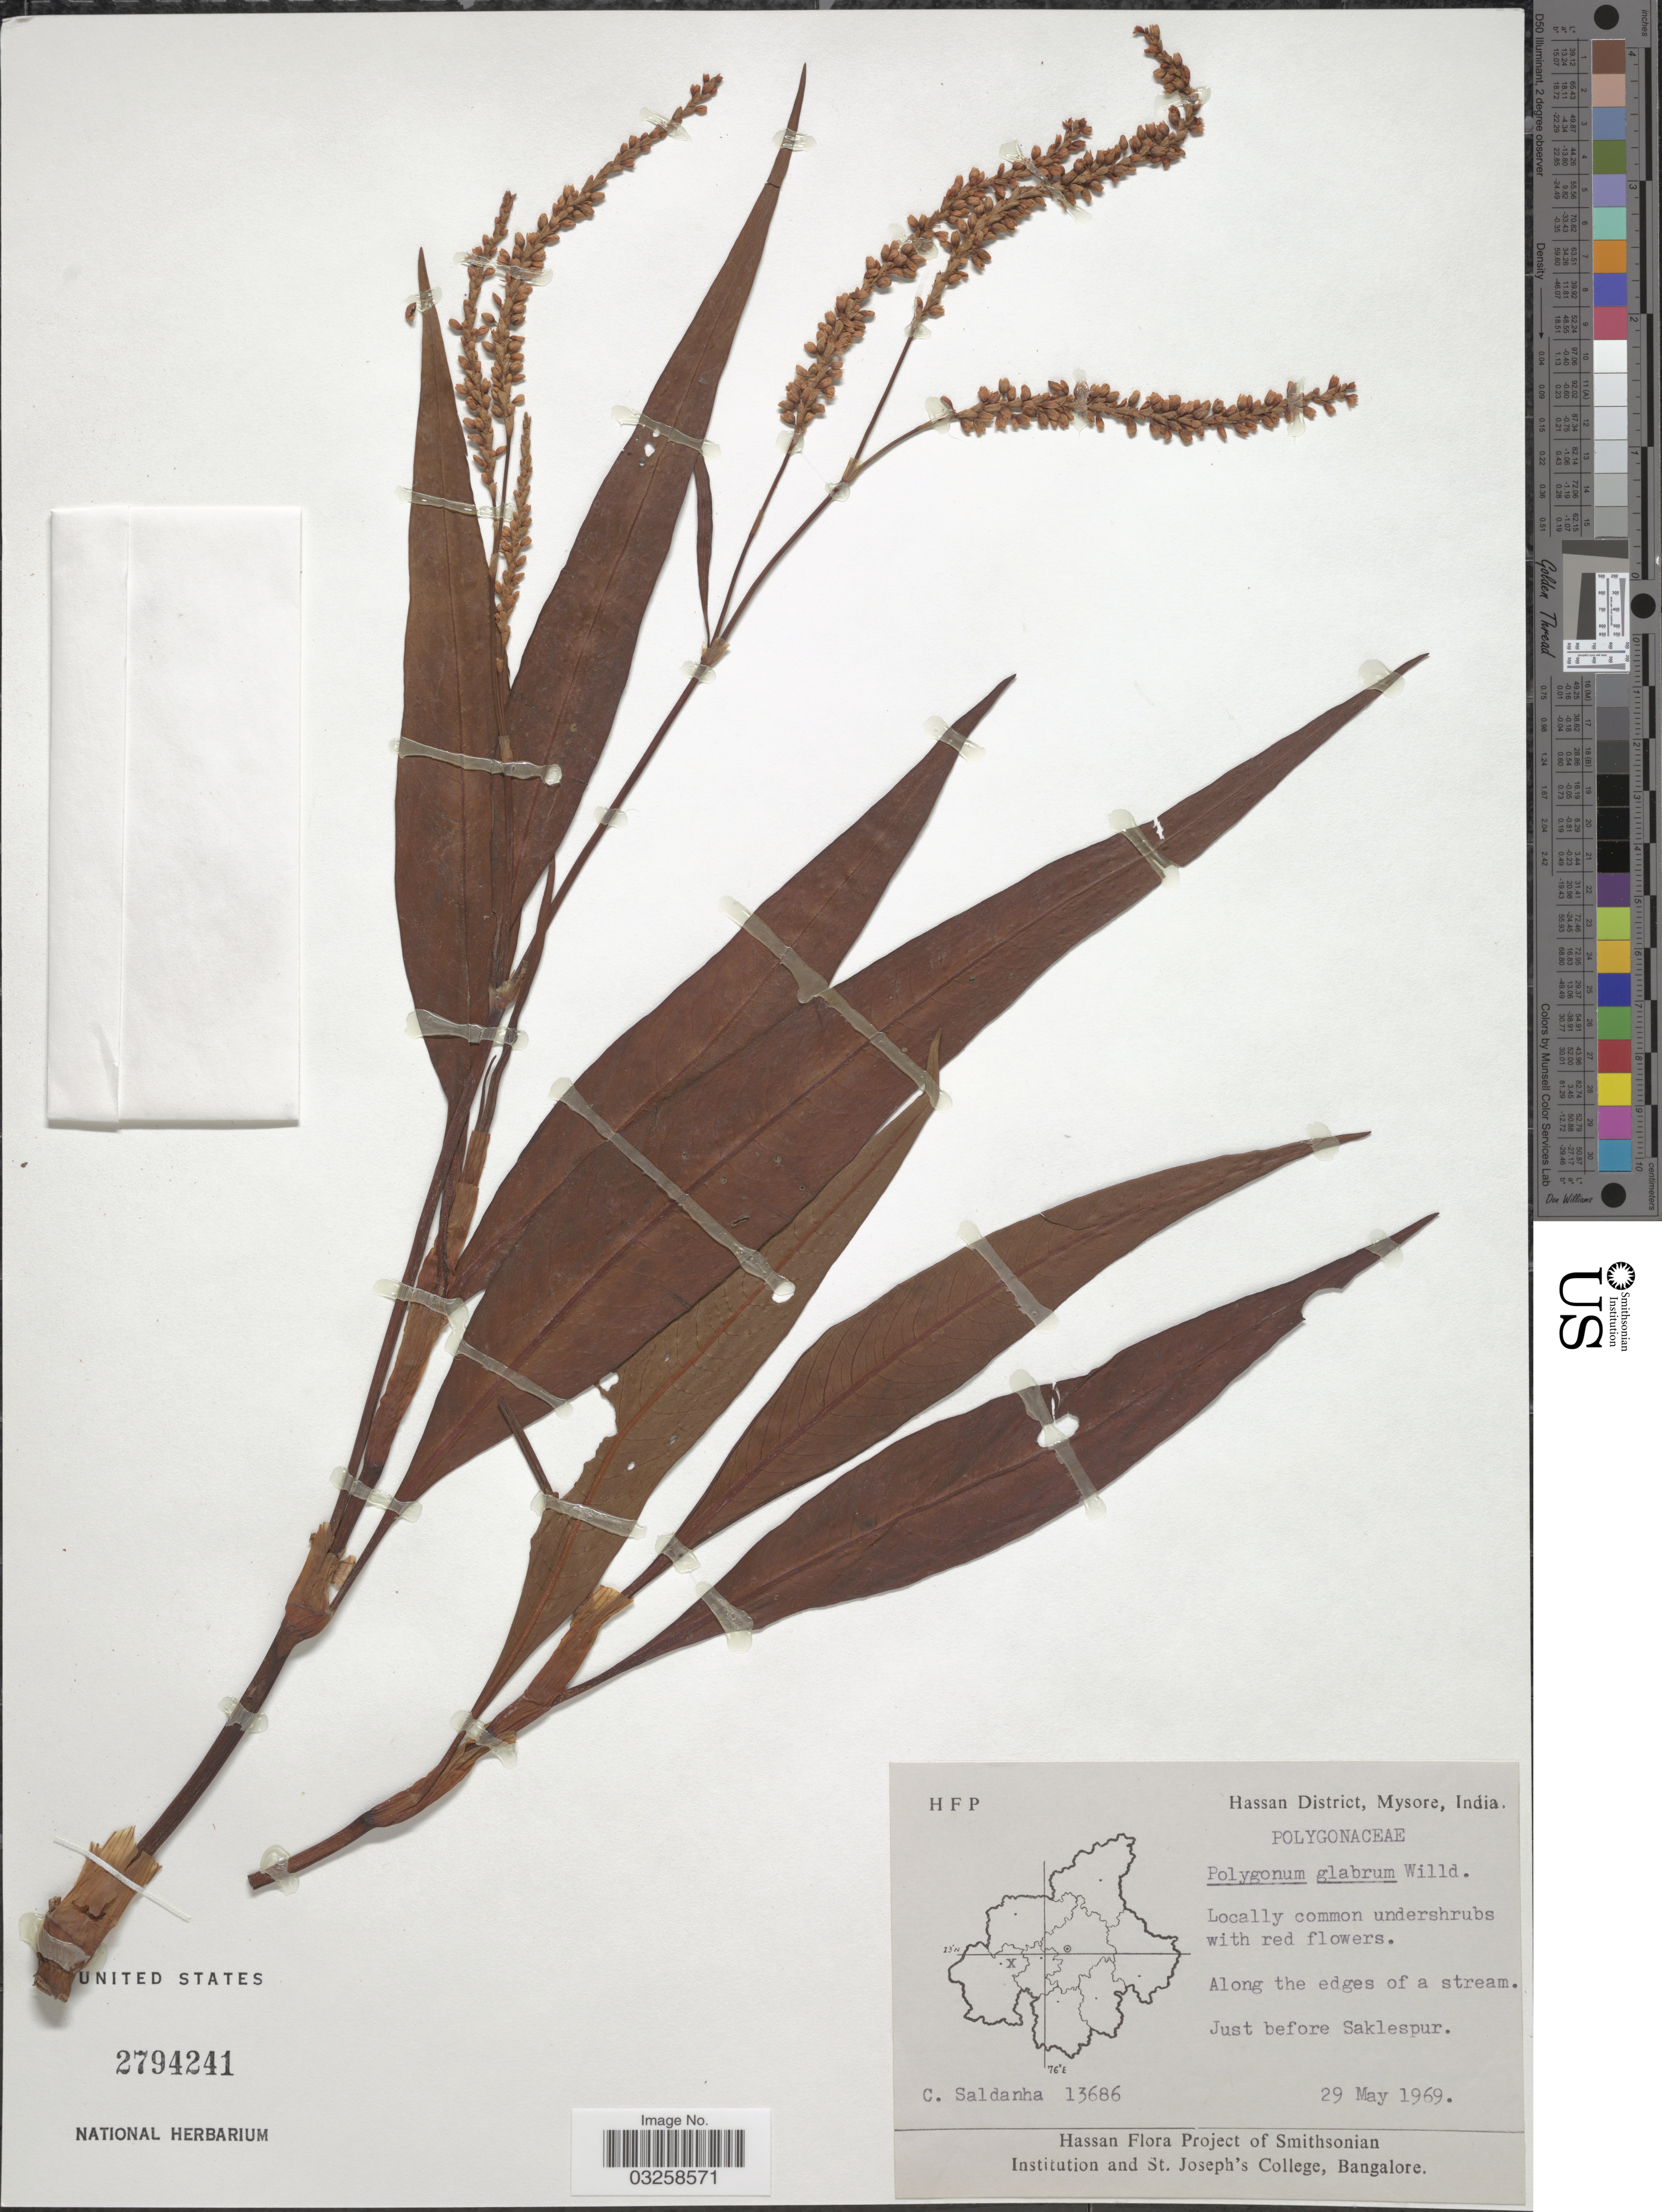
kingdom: Plantae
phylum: Tracheophyta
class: Magnoliopsida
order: Caryophyllales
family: Polygonaceae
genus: Persicaria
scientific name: Persicaria glabra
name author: (Willd.) M. Gómez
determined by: U.S. National Herbarium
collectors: C. Saldanha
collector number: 13686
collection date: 1969-05-29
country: India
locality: Hassan District, Mysore. Just before Saklespur.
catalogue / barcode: US 2794241